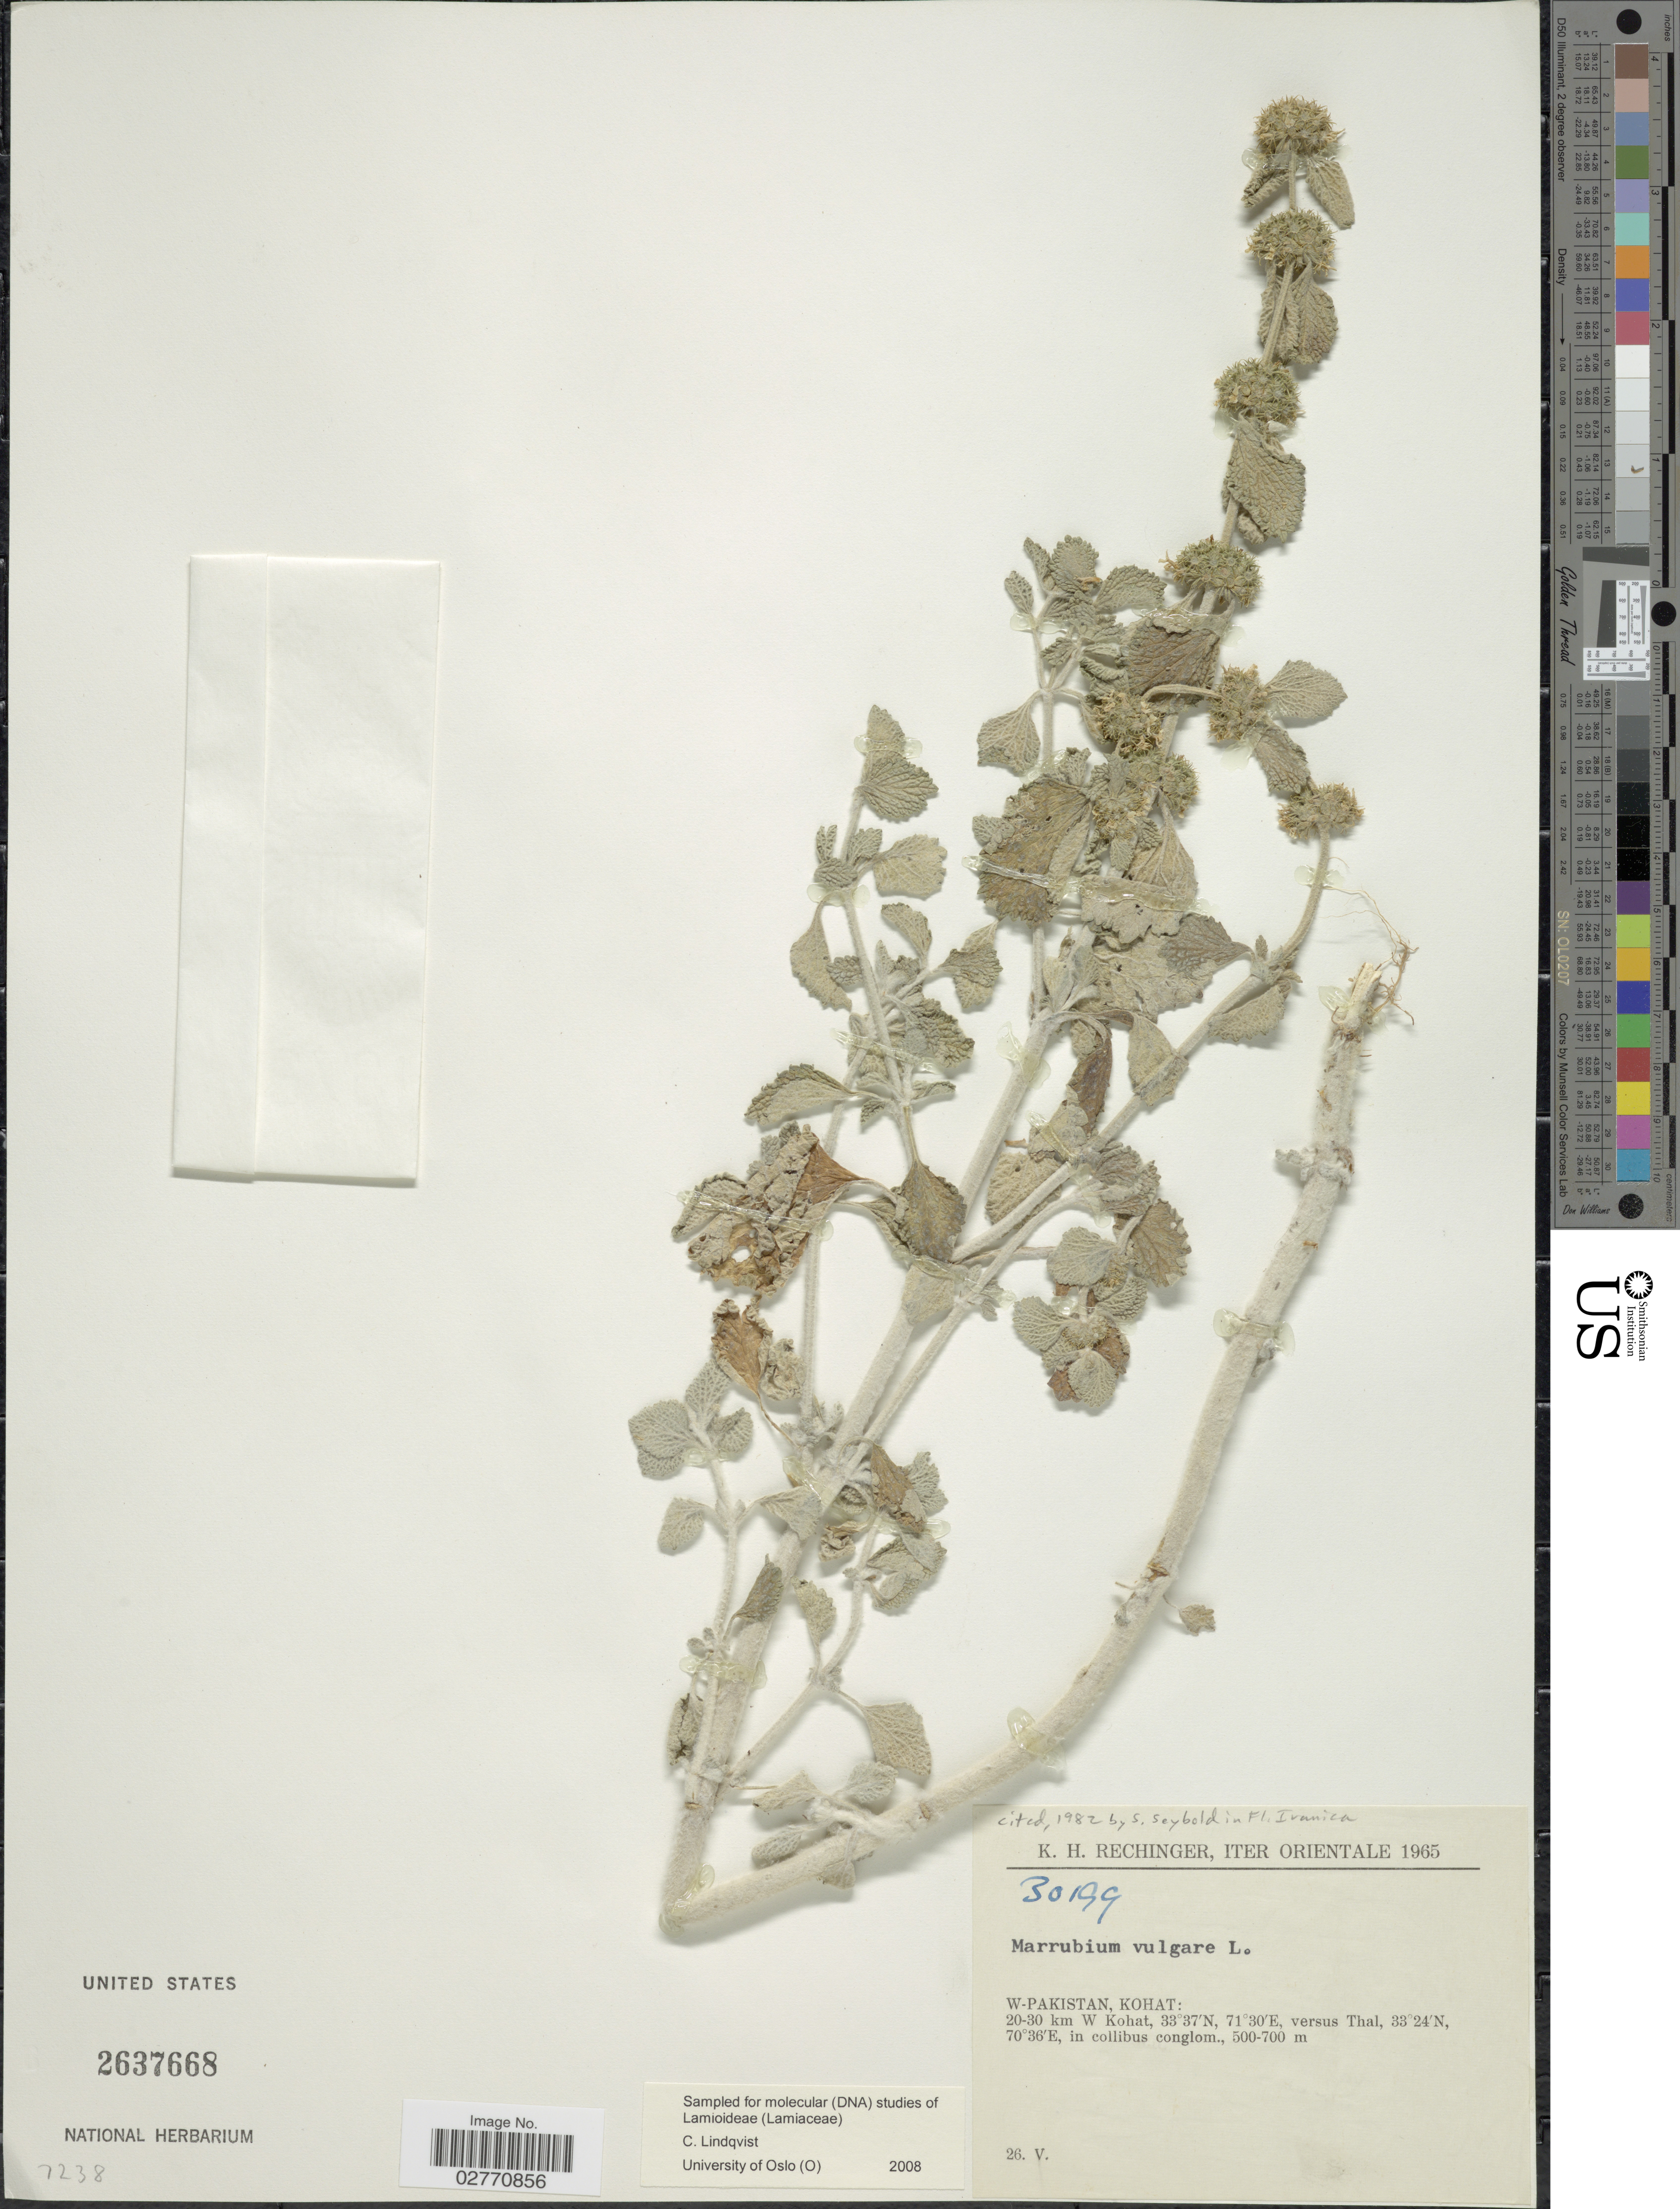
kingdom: Plantae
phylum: Tracheophyta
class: Magnoliopsida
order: Lamiales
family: Lamiaceae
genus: Marrubium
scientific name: Marrubium vulgare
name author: L.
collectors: K. H. Rechinger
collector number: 30199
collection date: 1965-05-26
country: Pakistan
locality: W-Pakistan, Kohat: 20-30 km W Kohat, versus Thal.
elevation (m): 500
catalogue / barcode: US 2637668